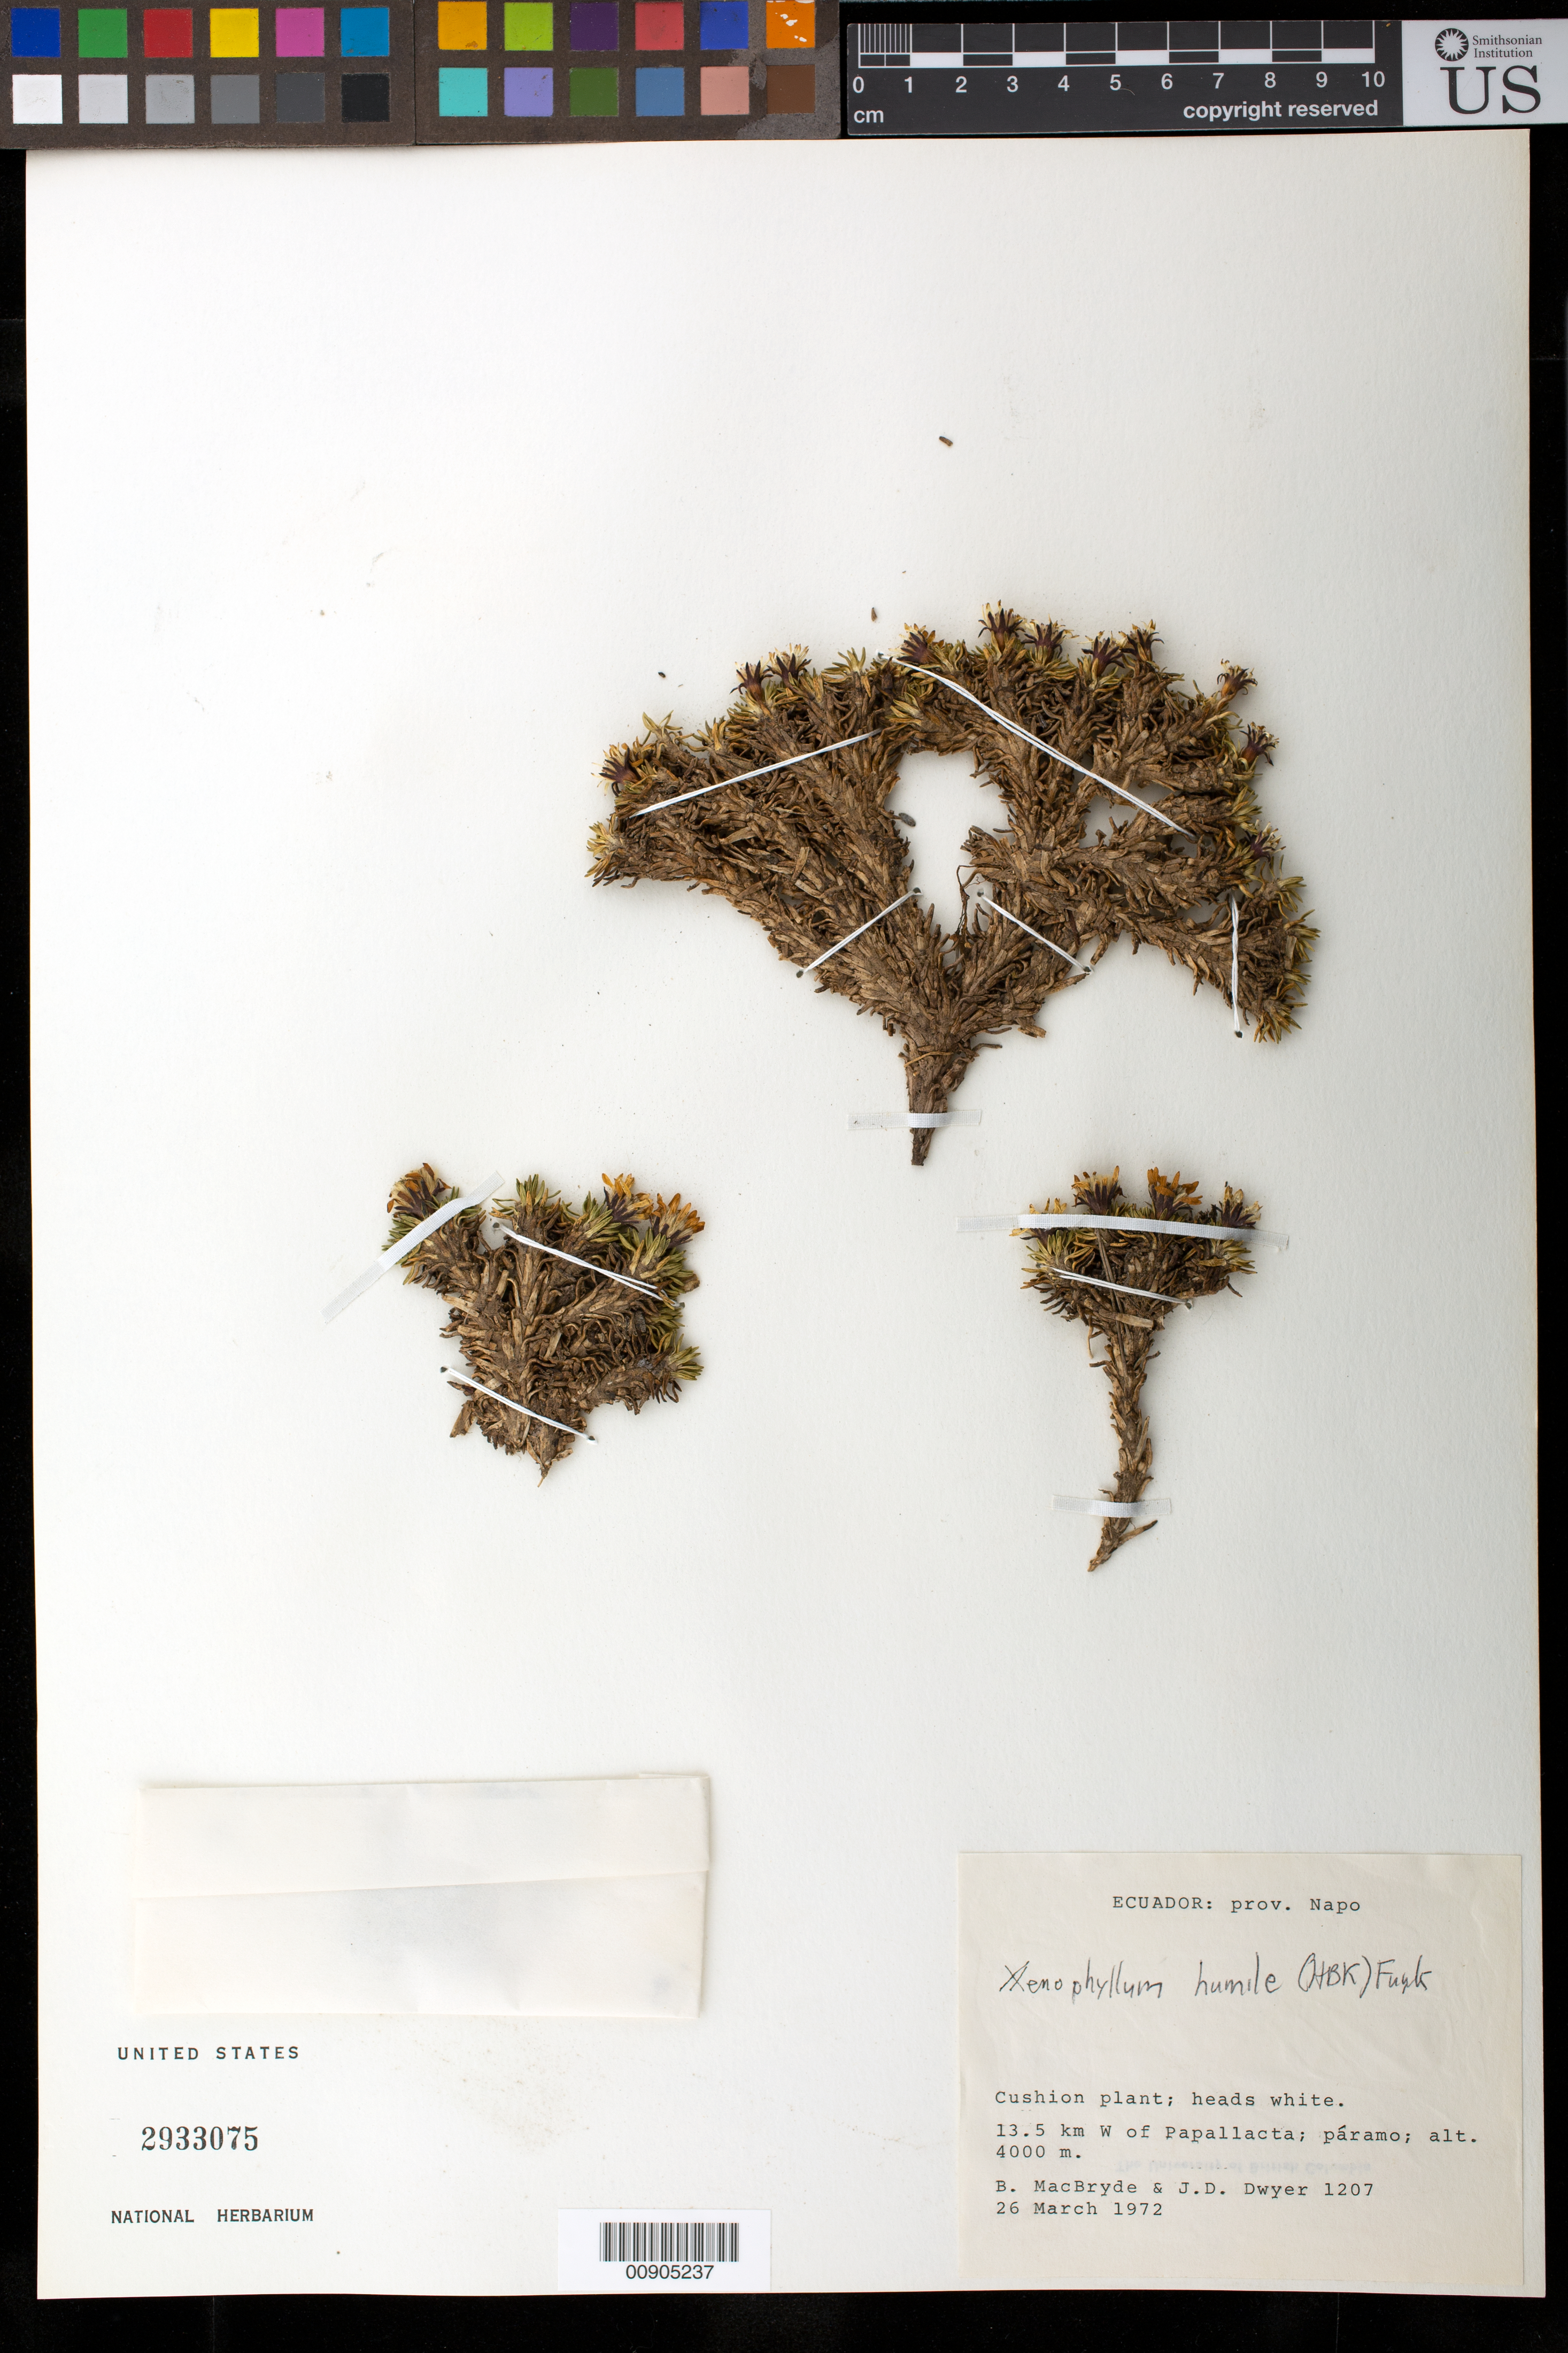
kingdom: Plantae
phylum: Tracheophyta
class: Magnoliopsida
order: Asterales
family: Asteraceae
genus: Xenophyllum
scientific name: Xenophyllum humile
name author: (Kunth) V.A. Funk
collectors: B. MacBryde & J. D. Dwyer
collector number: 1207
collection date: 1972-03-26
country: Ecuador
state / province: Napo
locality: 13.5 km W of Papallacta ; paramo.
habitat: paramo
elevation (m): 4000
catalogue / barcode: US 2933075